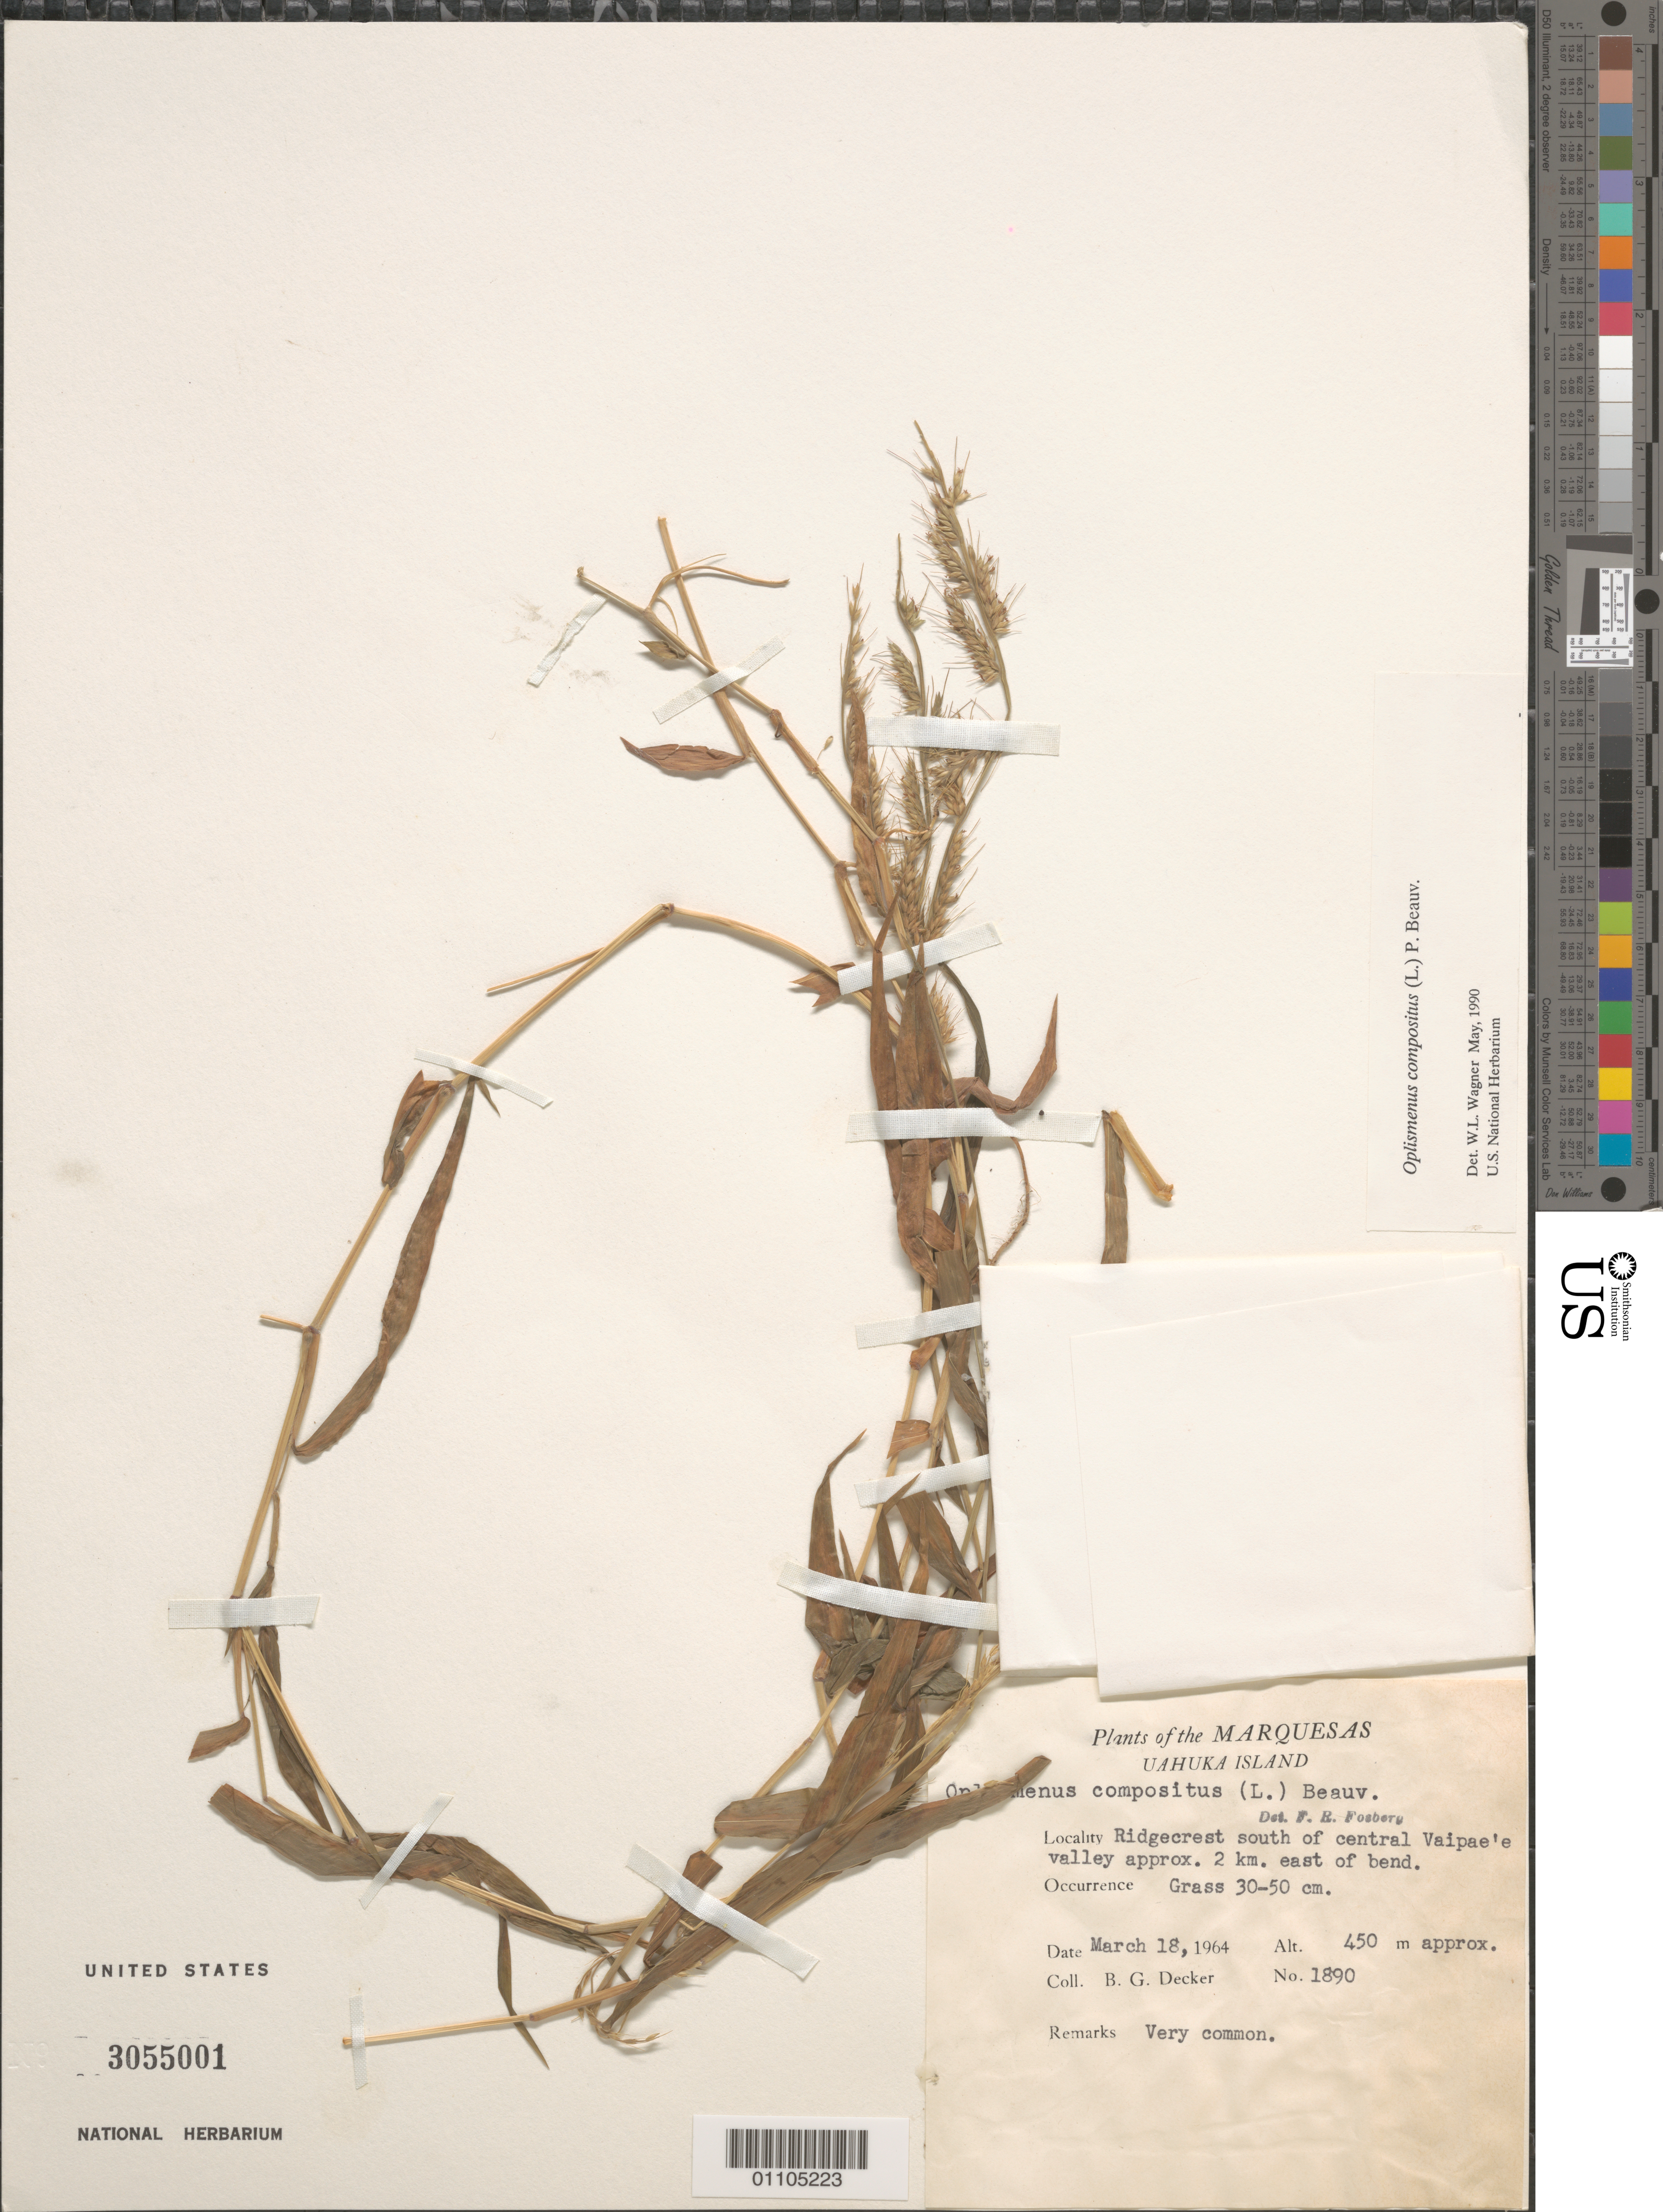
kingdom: Plantae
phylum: Tracheophyta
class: Liliopsida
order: Poales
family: Poaceae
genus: Oplismenus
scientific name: Oplismenus compositus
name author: (L.) P. Beauv.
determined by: Wagner, W. L., (BOT), Smithsonian Institution - National Museum of Natural History (UNITED STATES)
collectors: B. G. Decker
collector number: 1890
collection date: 1964-03-18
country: French Polynesia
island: Ua Huka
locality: ridgecrest S of central Vaipae'e Valley, 2 km E of bend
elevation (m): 450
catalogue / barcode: US 3055001